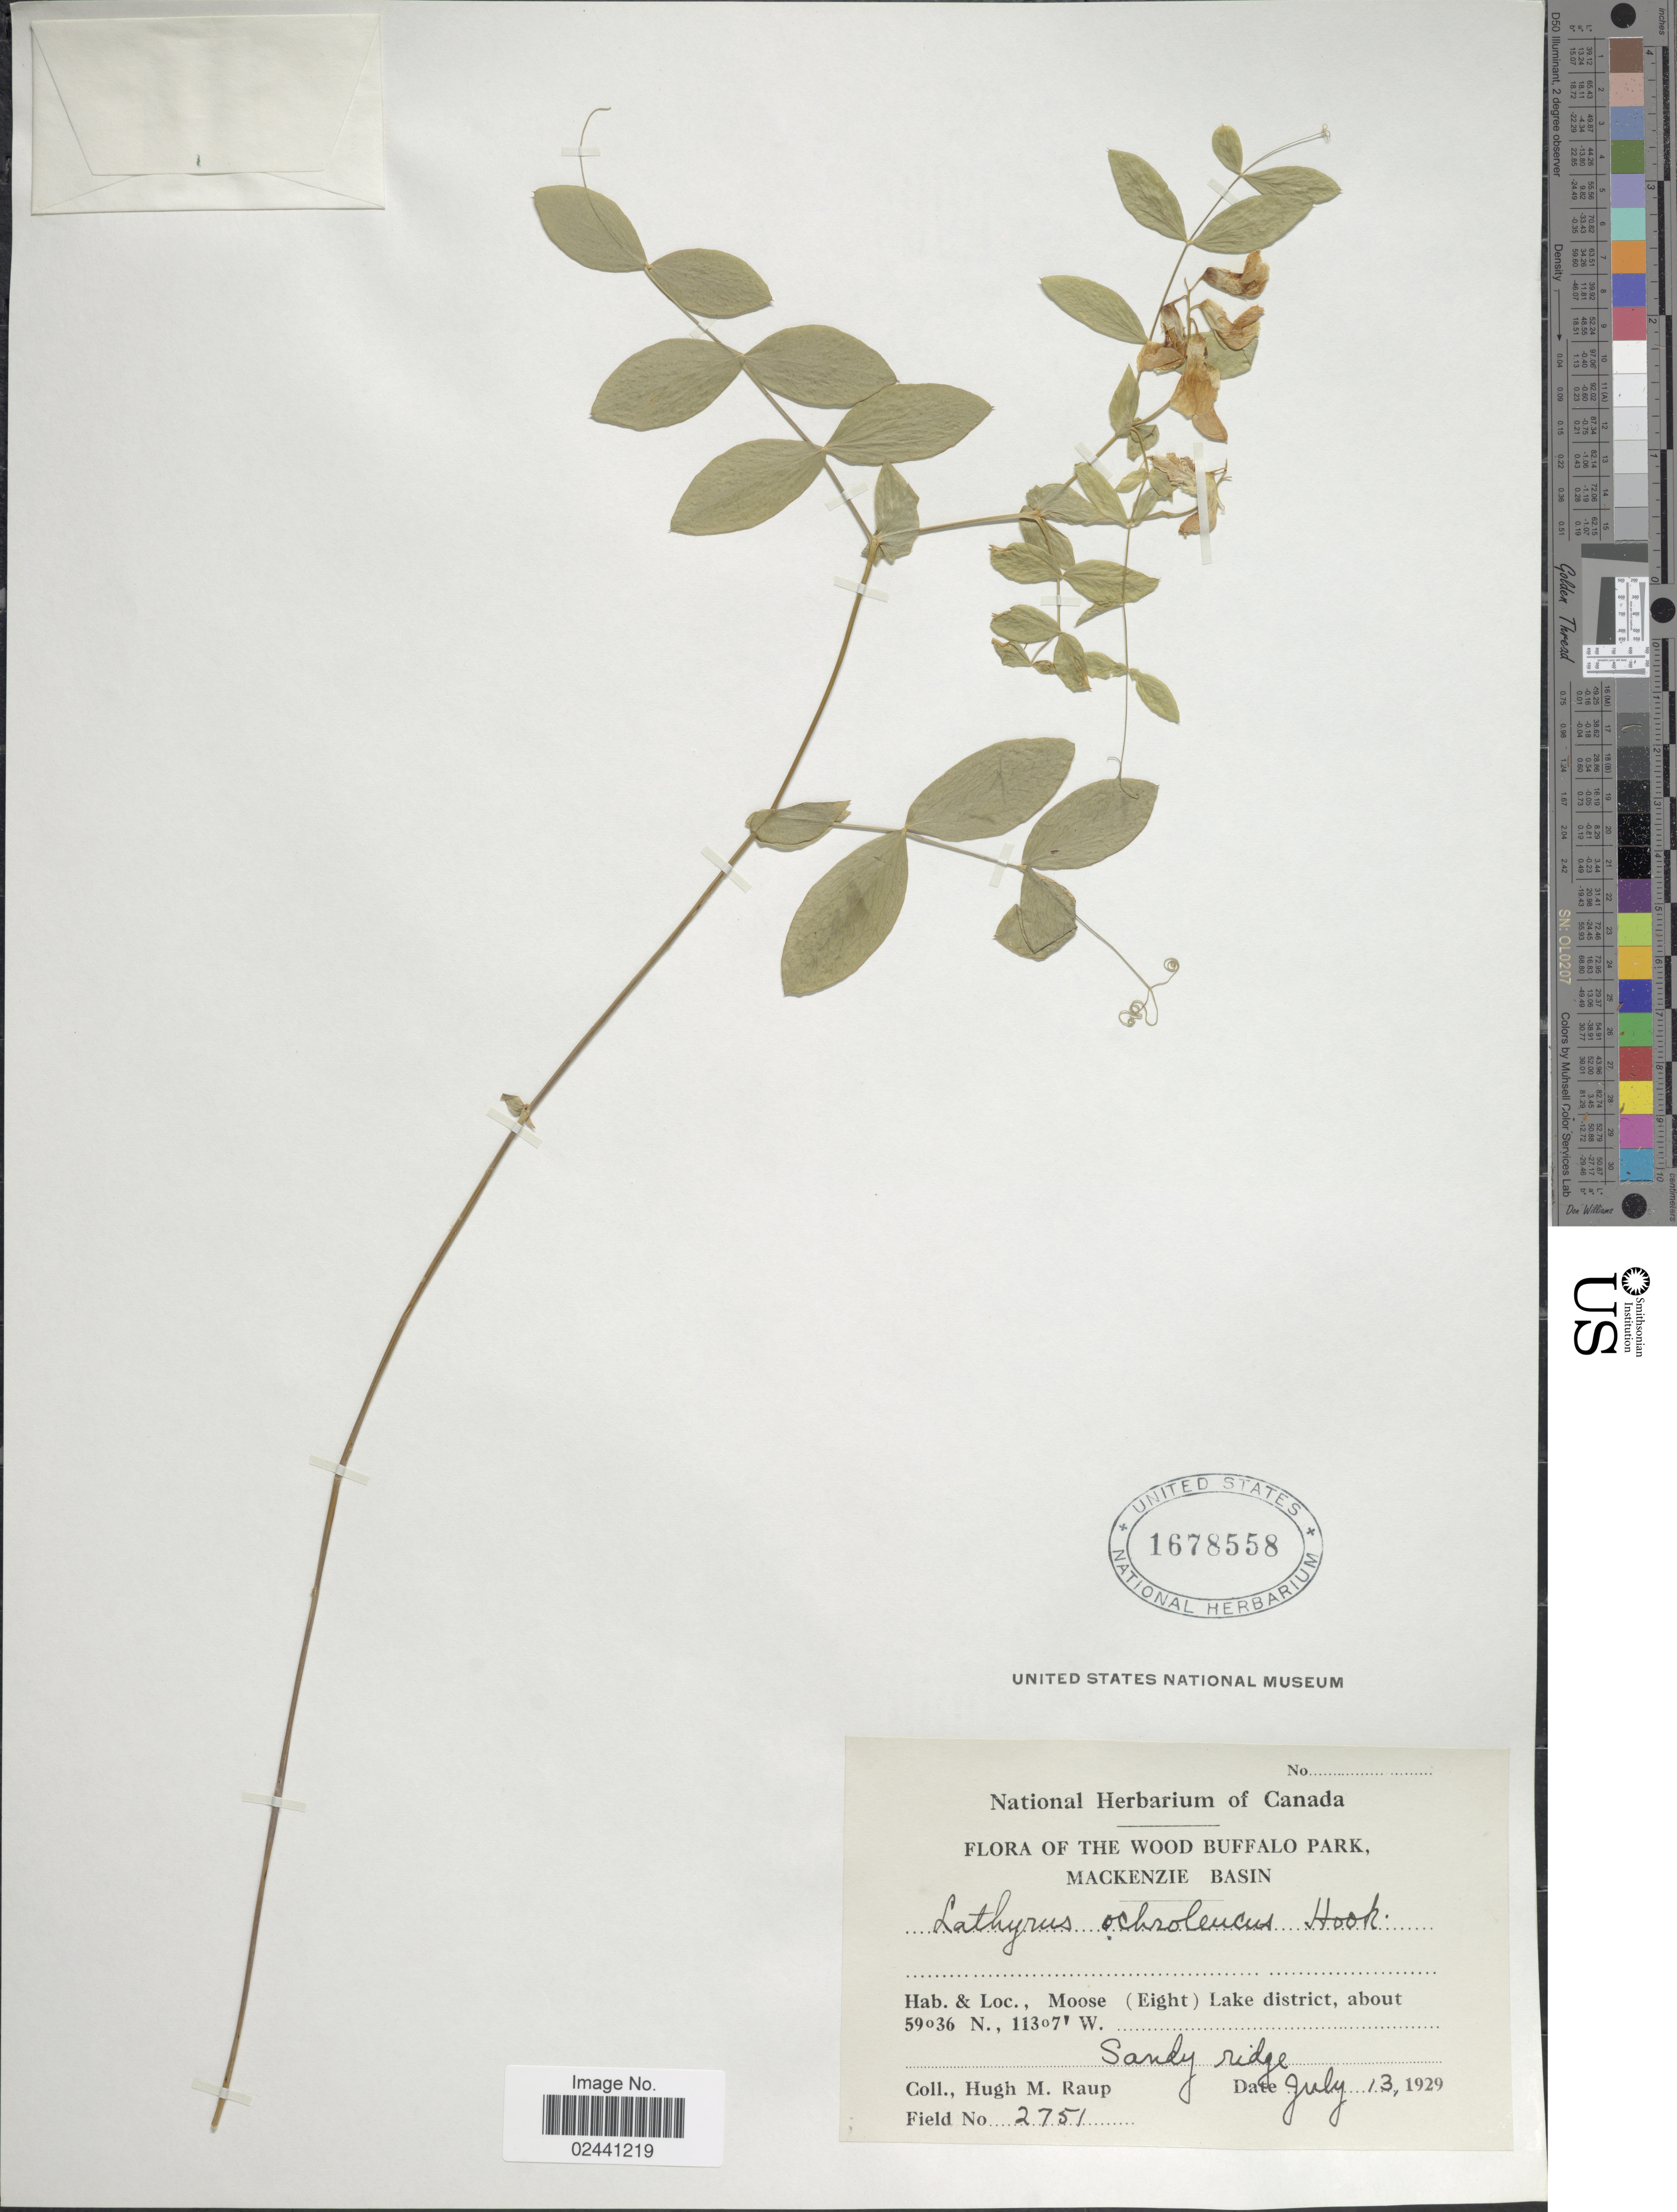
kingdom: Plantae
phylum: Tracheophyta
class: Magnoliopsida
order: Fabales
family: Fabaceae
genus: Lathyrus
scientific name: Lathyrus ochroleucus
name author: Hook.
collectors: H. Raup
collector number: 2751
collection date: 1929-07-13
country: Canada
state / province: Alberta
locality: The Wood Buffalo Park, Mackenzie Basin, Moose (Eight) Lake District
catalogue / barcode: US 1678558